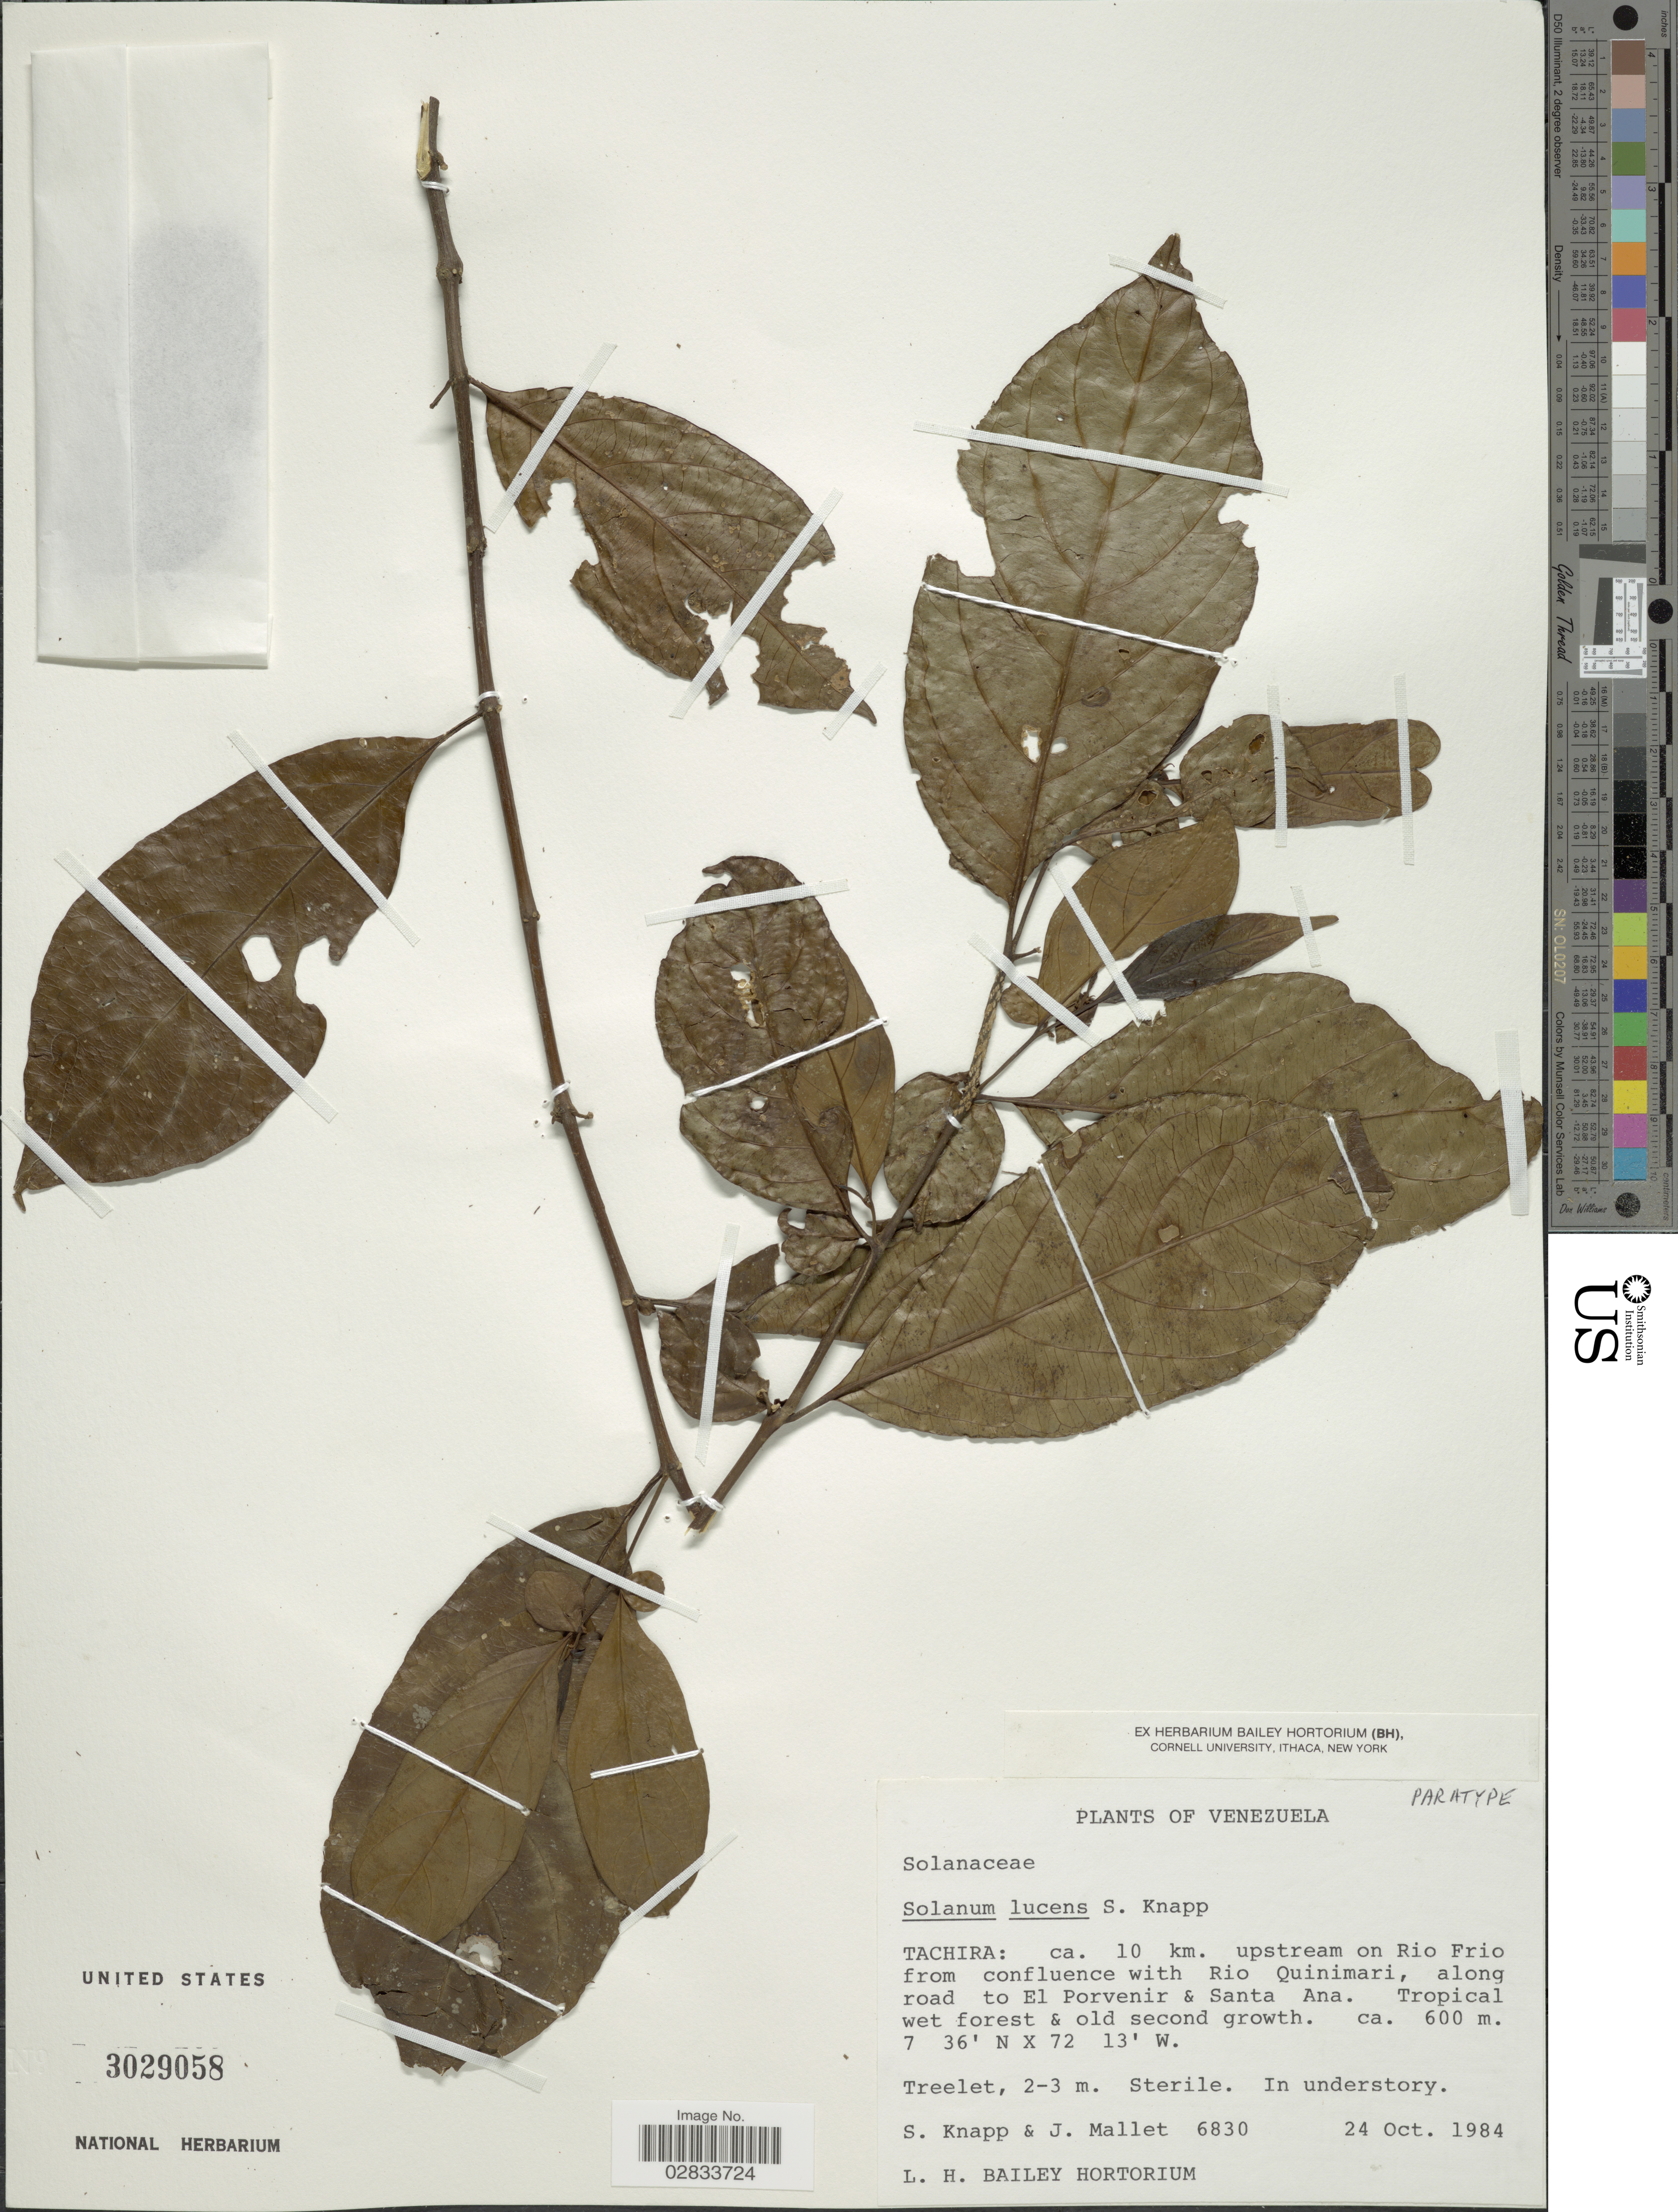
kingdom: Plantae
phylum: Tracheophyta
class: Magnoliopsida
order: Solanales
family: Solanaceae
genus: Solanum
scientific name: Solanum lucens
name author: S. Knapp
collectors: S. Knapp & J. Mallet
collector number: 6830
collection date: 1984-10-24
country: Venezuela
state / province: Tachira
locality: Tachira: ca. 10 km. upstream on Rio Frio from confluence with Rio Quinimari, along road to El Porvenir & Santa Ana.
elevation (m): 600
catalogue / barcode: US 3029058